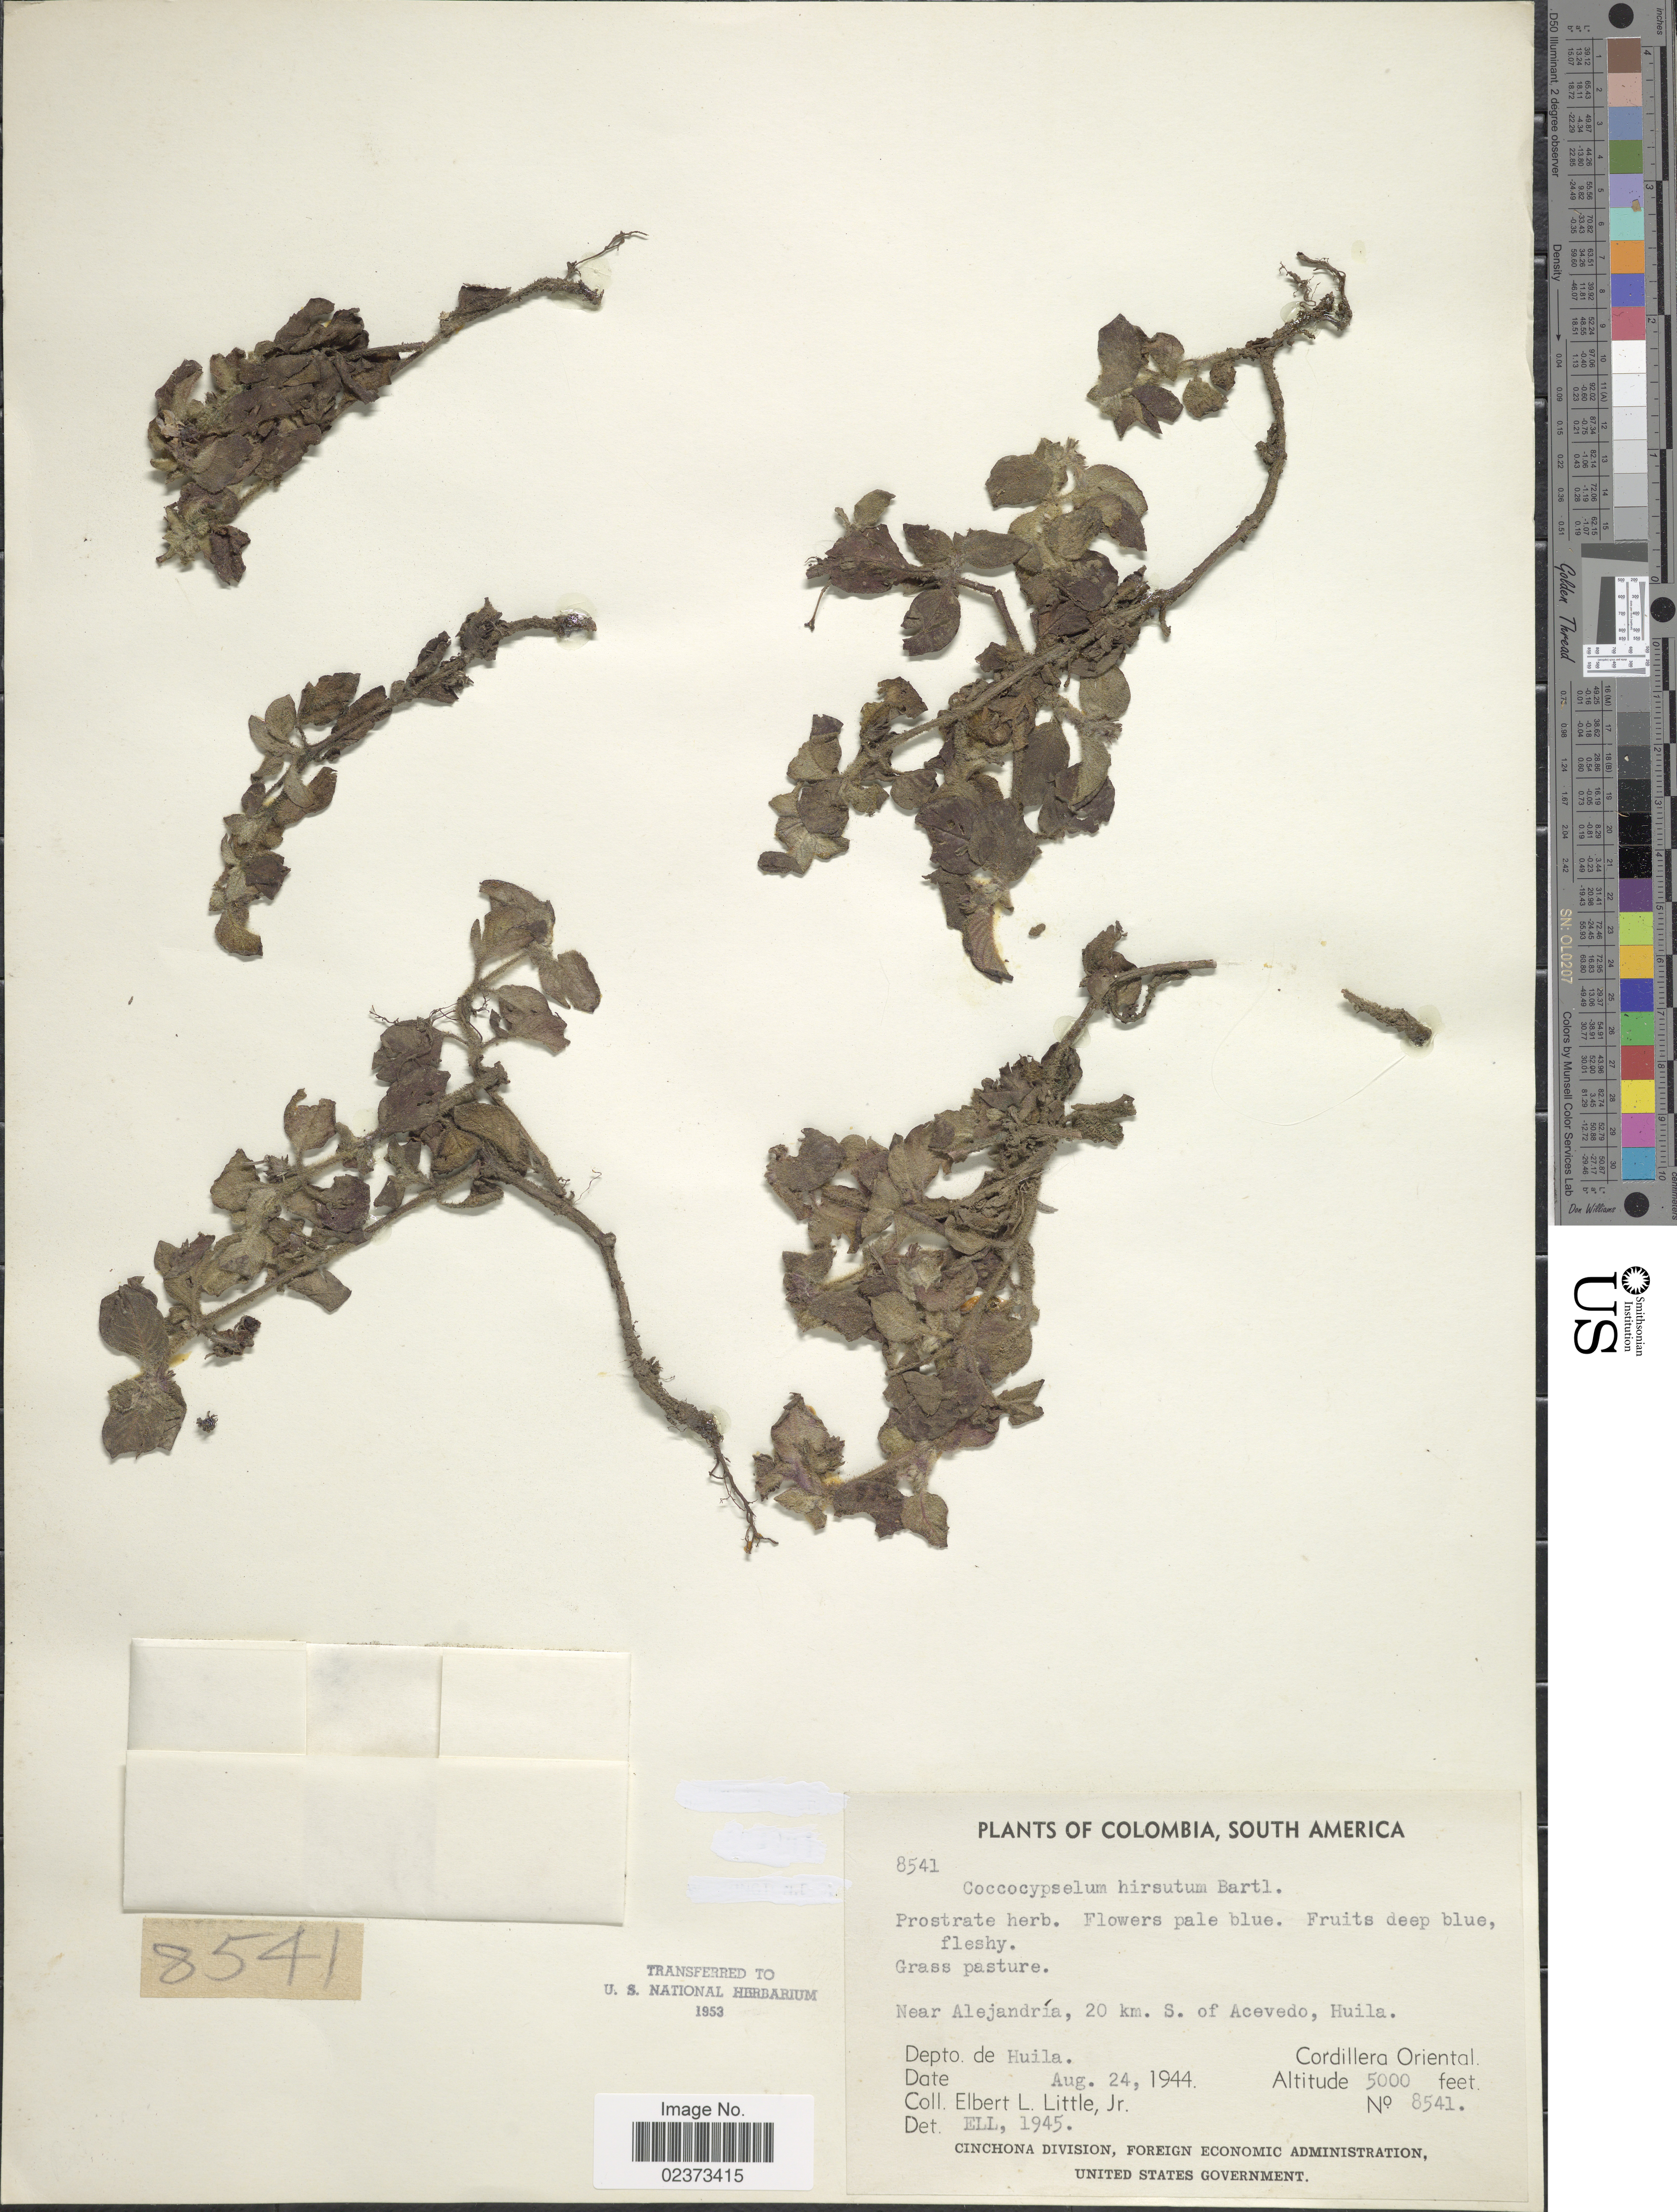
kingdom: Plantae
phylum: Tracheophyta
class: Magnoliopsida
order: Gentianales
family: Rubiaceae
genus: Coccocypselum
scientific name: Coccocypselum hirsutum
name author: Bartl. ex DC.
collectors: E. L. Little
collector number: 8541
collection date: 1944-08-24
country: Colombia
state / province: Huila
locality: Grass pasture, near Alejandria, 20 km. S. of Acevedo, Huila, Depto. de Huila, Cordillera Oriental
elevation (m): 1524